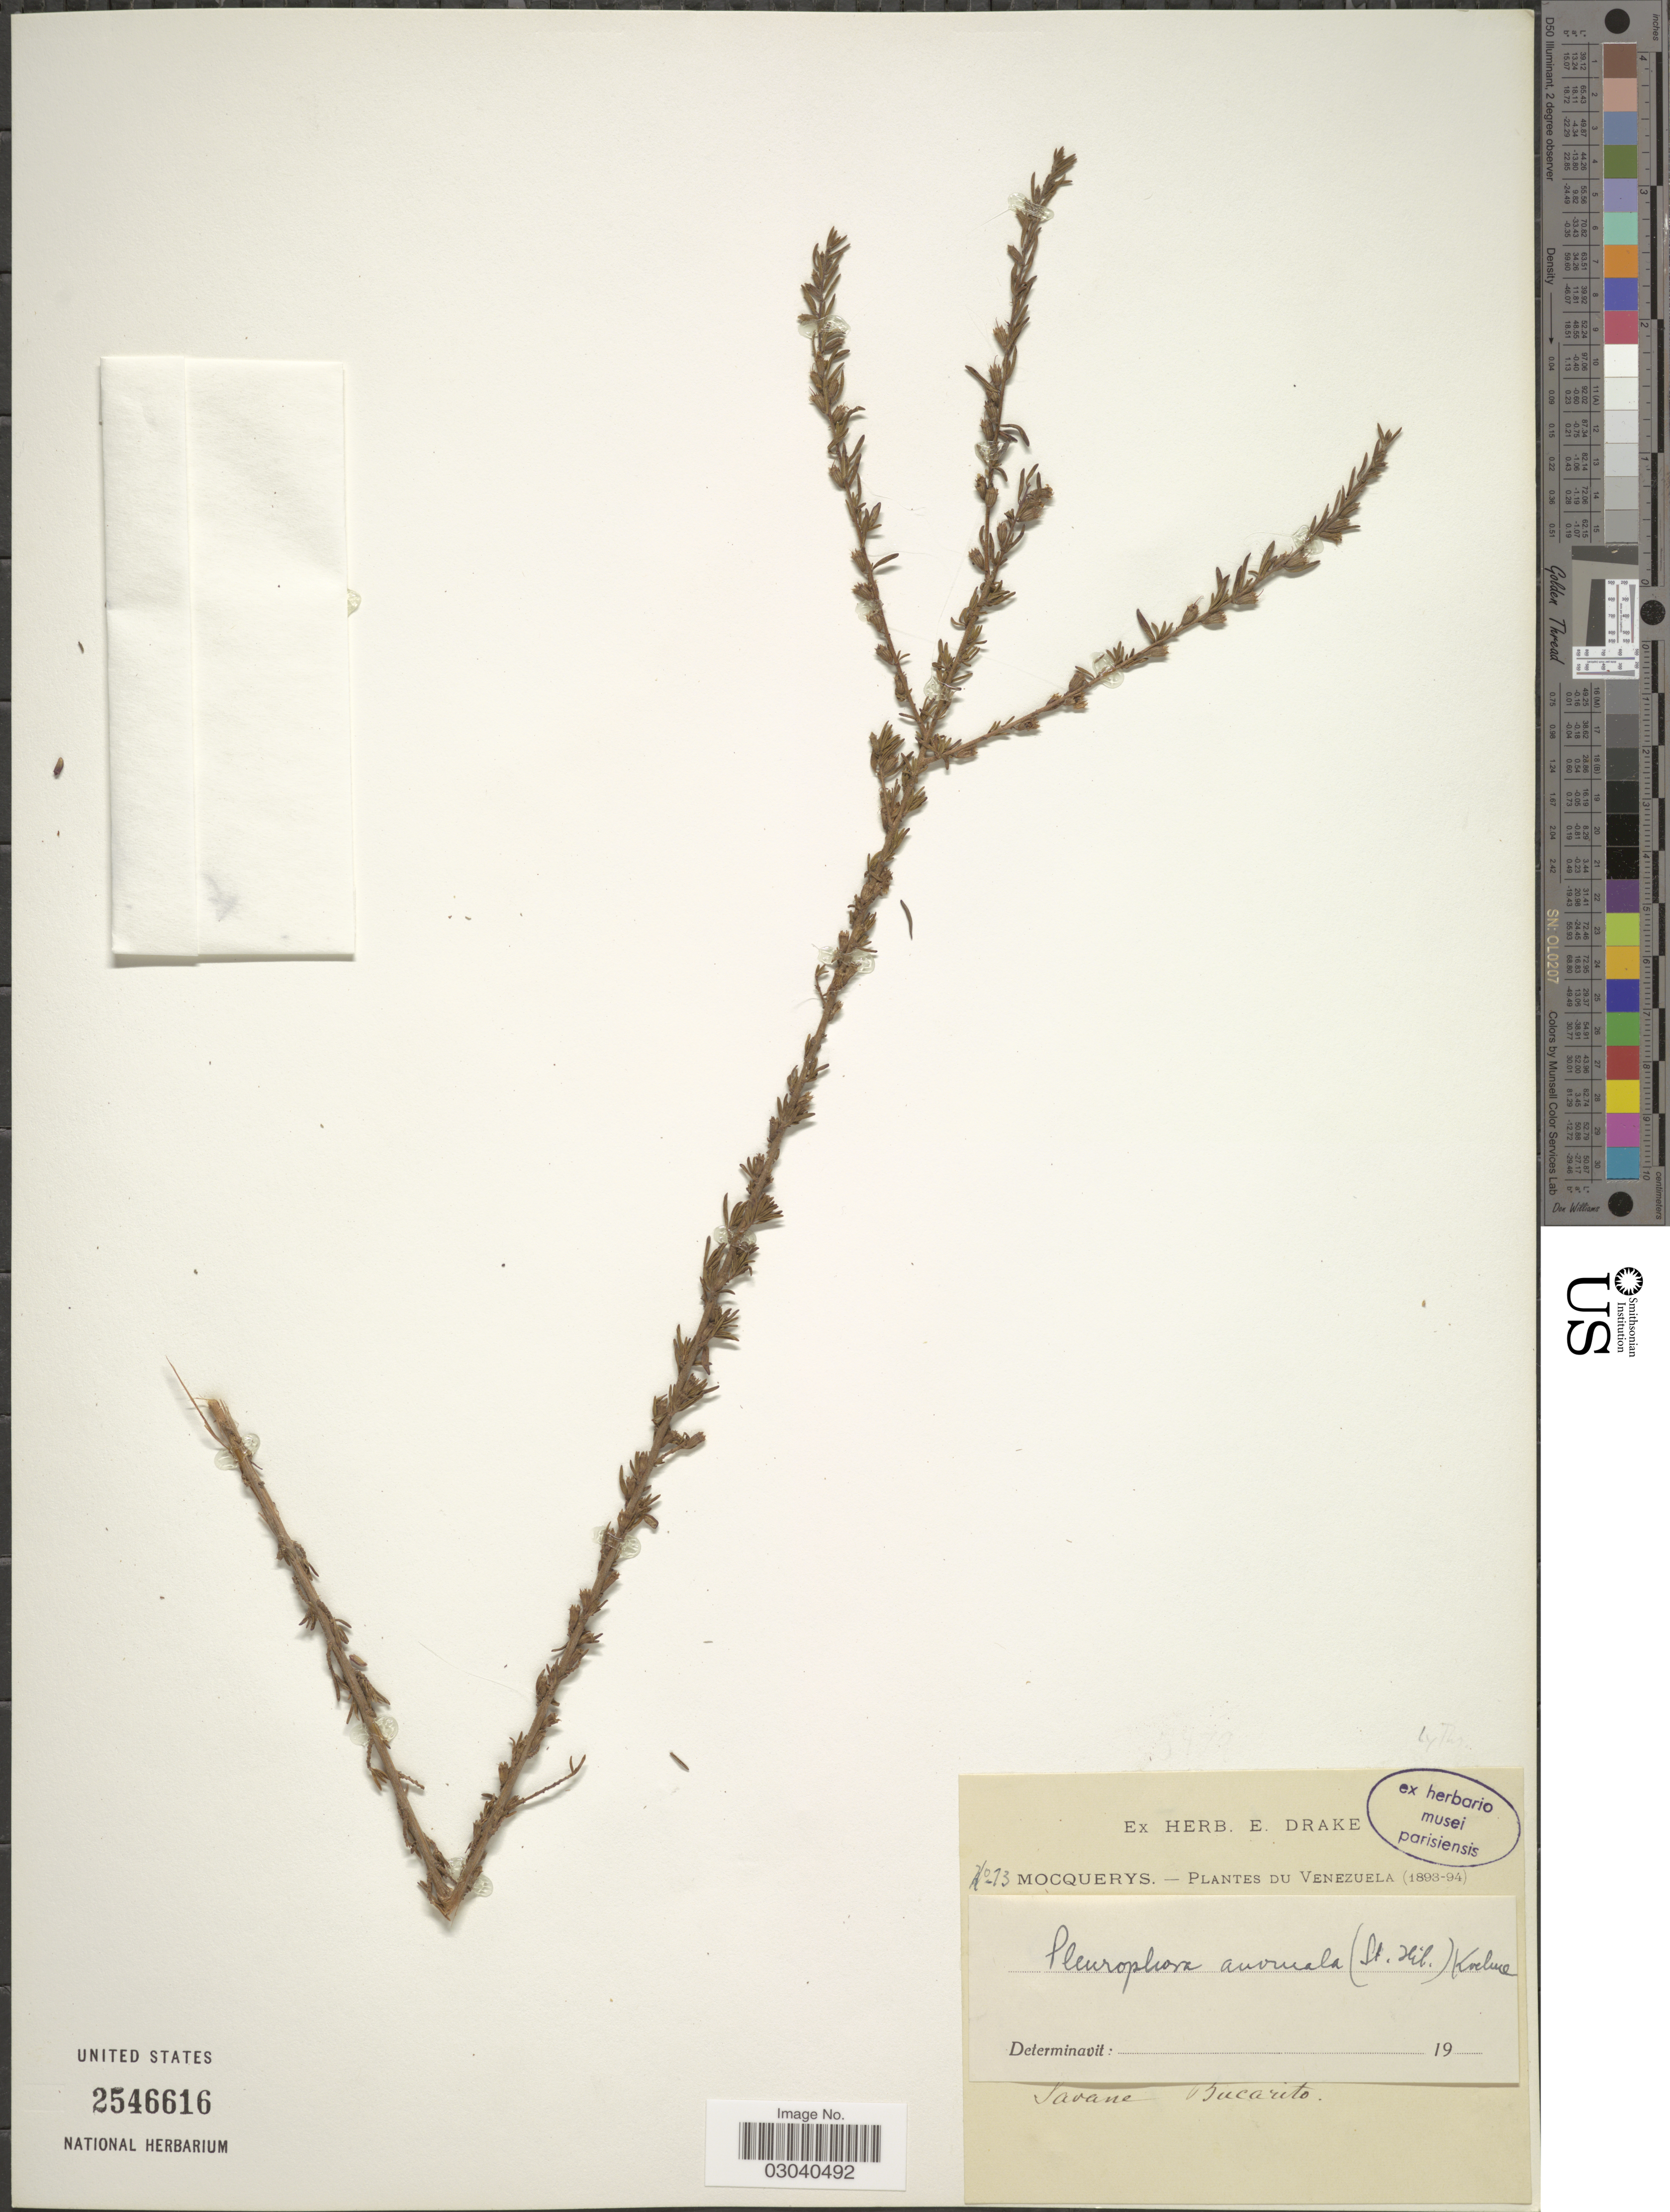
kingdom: Plantae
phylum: Tracheophyta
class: Magnoliopsida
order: Myrtales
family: Lythraceae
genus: Pleurophora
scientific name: Pleurophora anomala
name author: (A. St.-Hil.) Koehne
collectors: A. Mocquerys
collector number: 73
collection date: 1893/1894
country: Venezuela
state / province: Lara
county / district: Morán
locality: Bucarito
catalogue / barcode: US 2546616